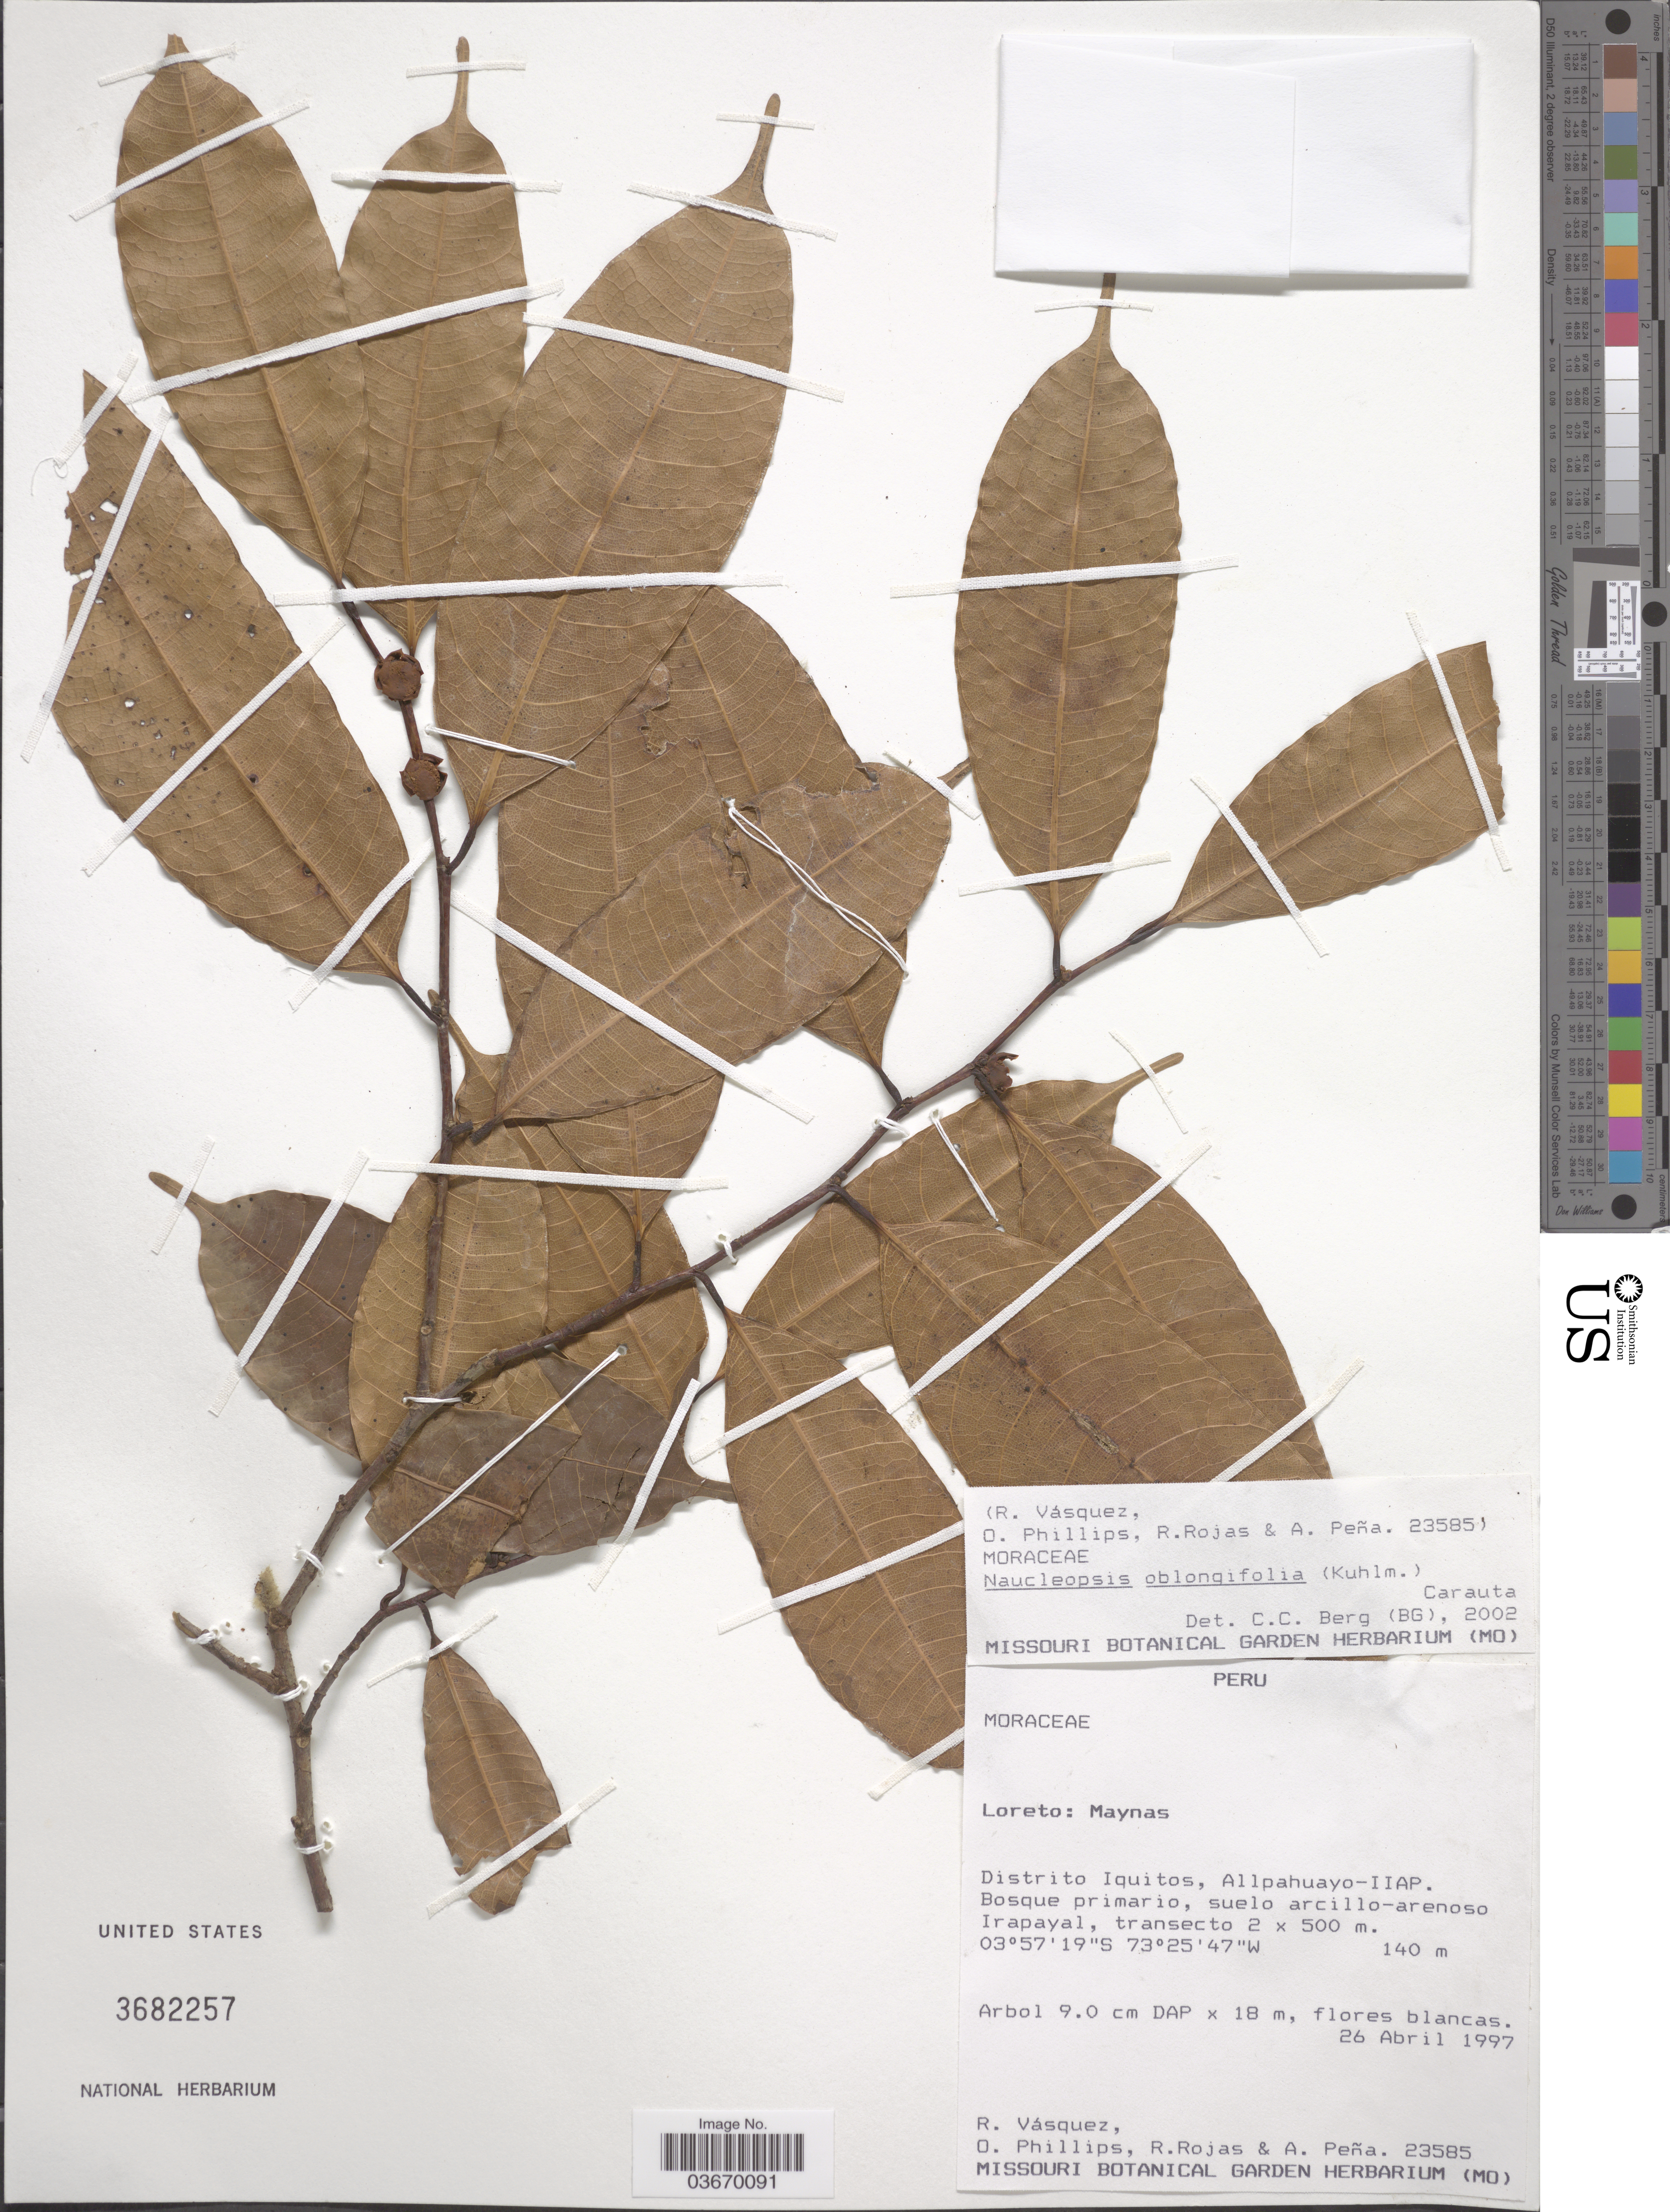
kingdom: Plantae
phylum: Tracheophyta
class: Magnoliopsida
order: Rosales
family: Moraceae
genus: Naucleopsis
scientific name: Naucleopsis oblongifolia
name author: (Kuhlm.) Carauta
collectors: R. Vásquez, O. Phillips, R. Rojas & A. Peña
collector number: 23585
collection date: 1997-04-26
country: Peru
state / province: Loreto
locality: Maynas. Distrito Iquitos, Allpahuayo-IIAP. Bosque primario, suelo arcillo-arenoso Irapayal, transecto 2 x 500 m.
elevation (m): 140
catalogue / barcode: US 3682257